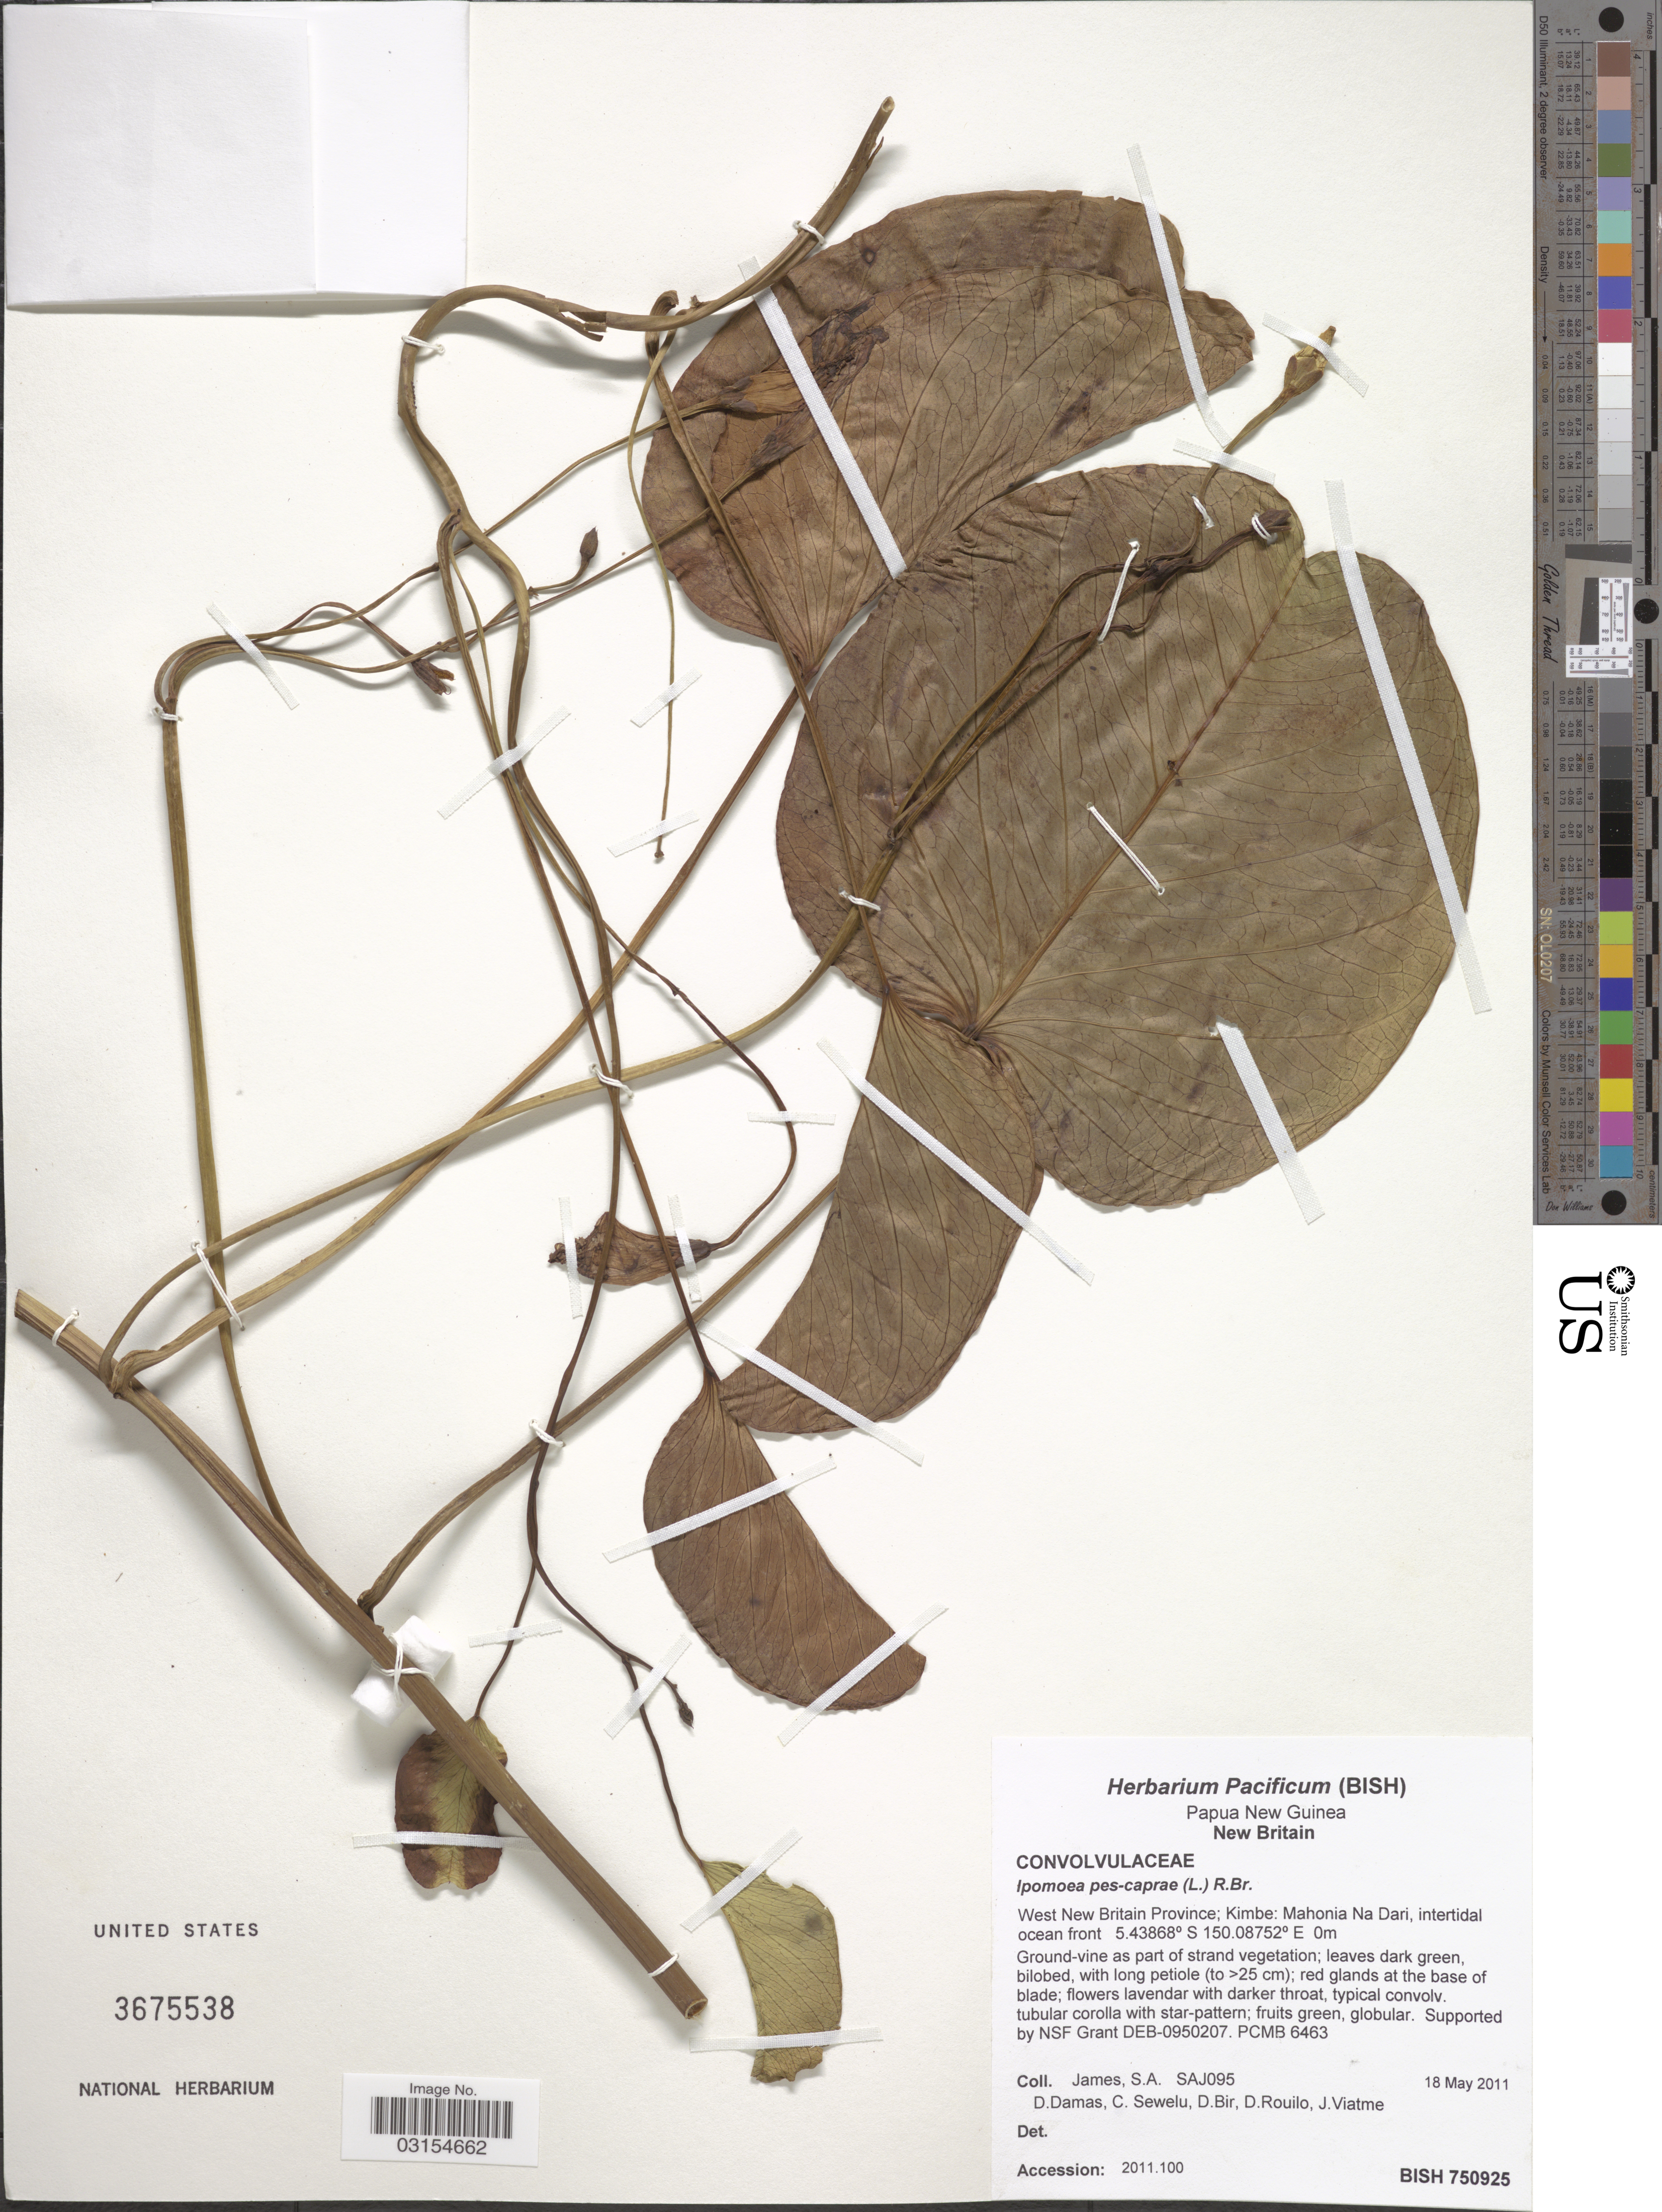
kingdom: Plantae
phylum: Tracheophyta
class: Magnoliopsida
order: Solanales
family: Convolvulaceae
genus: Ipomoea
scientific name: Ipomoea pes-caprae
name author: (L.) R. Br.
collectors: S. James & et al.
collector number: SAJ095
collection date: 2011-05-18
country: Papua New Guinea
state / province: West New Britain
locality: Kimbe: Mahonia Na Dari, intertidal ocean front.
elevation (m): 0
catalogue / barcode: US 3675538